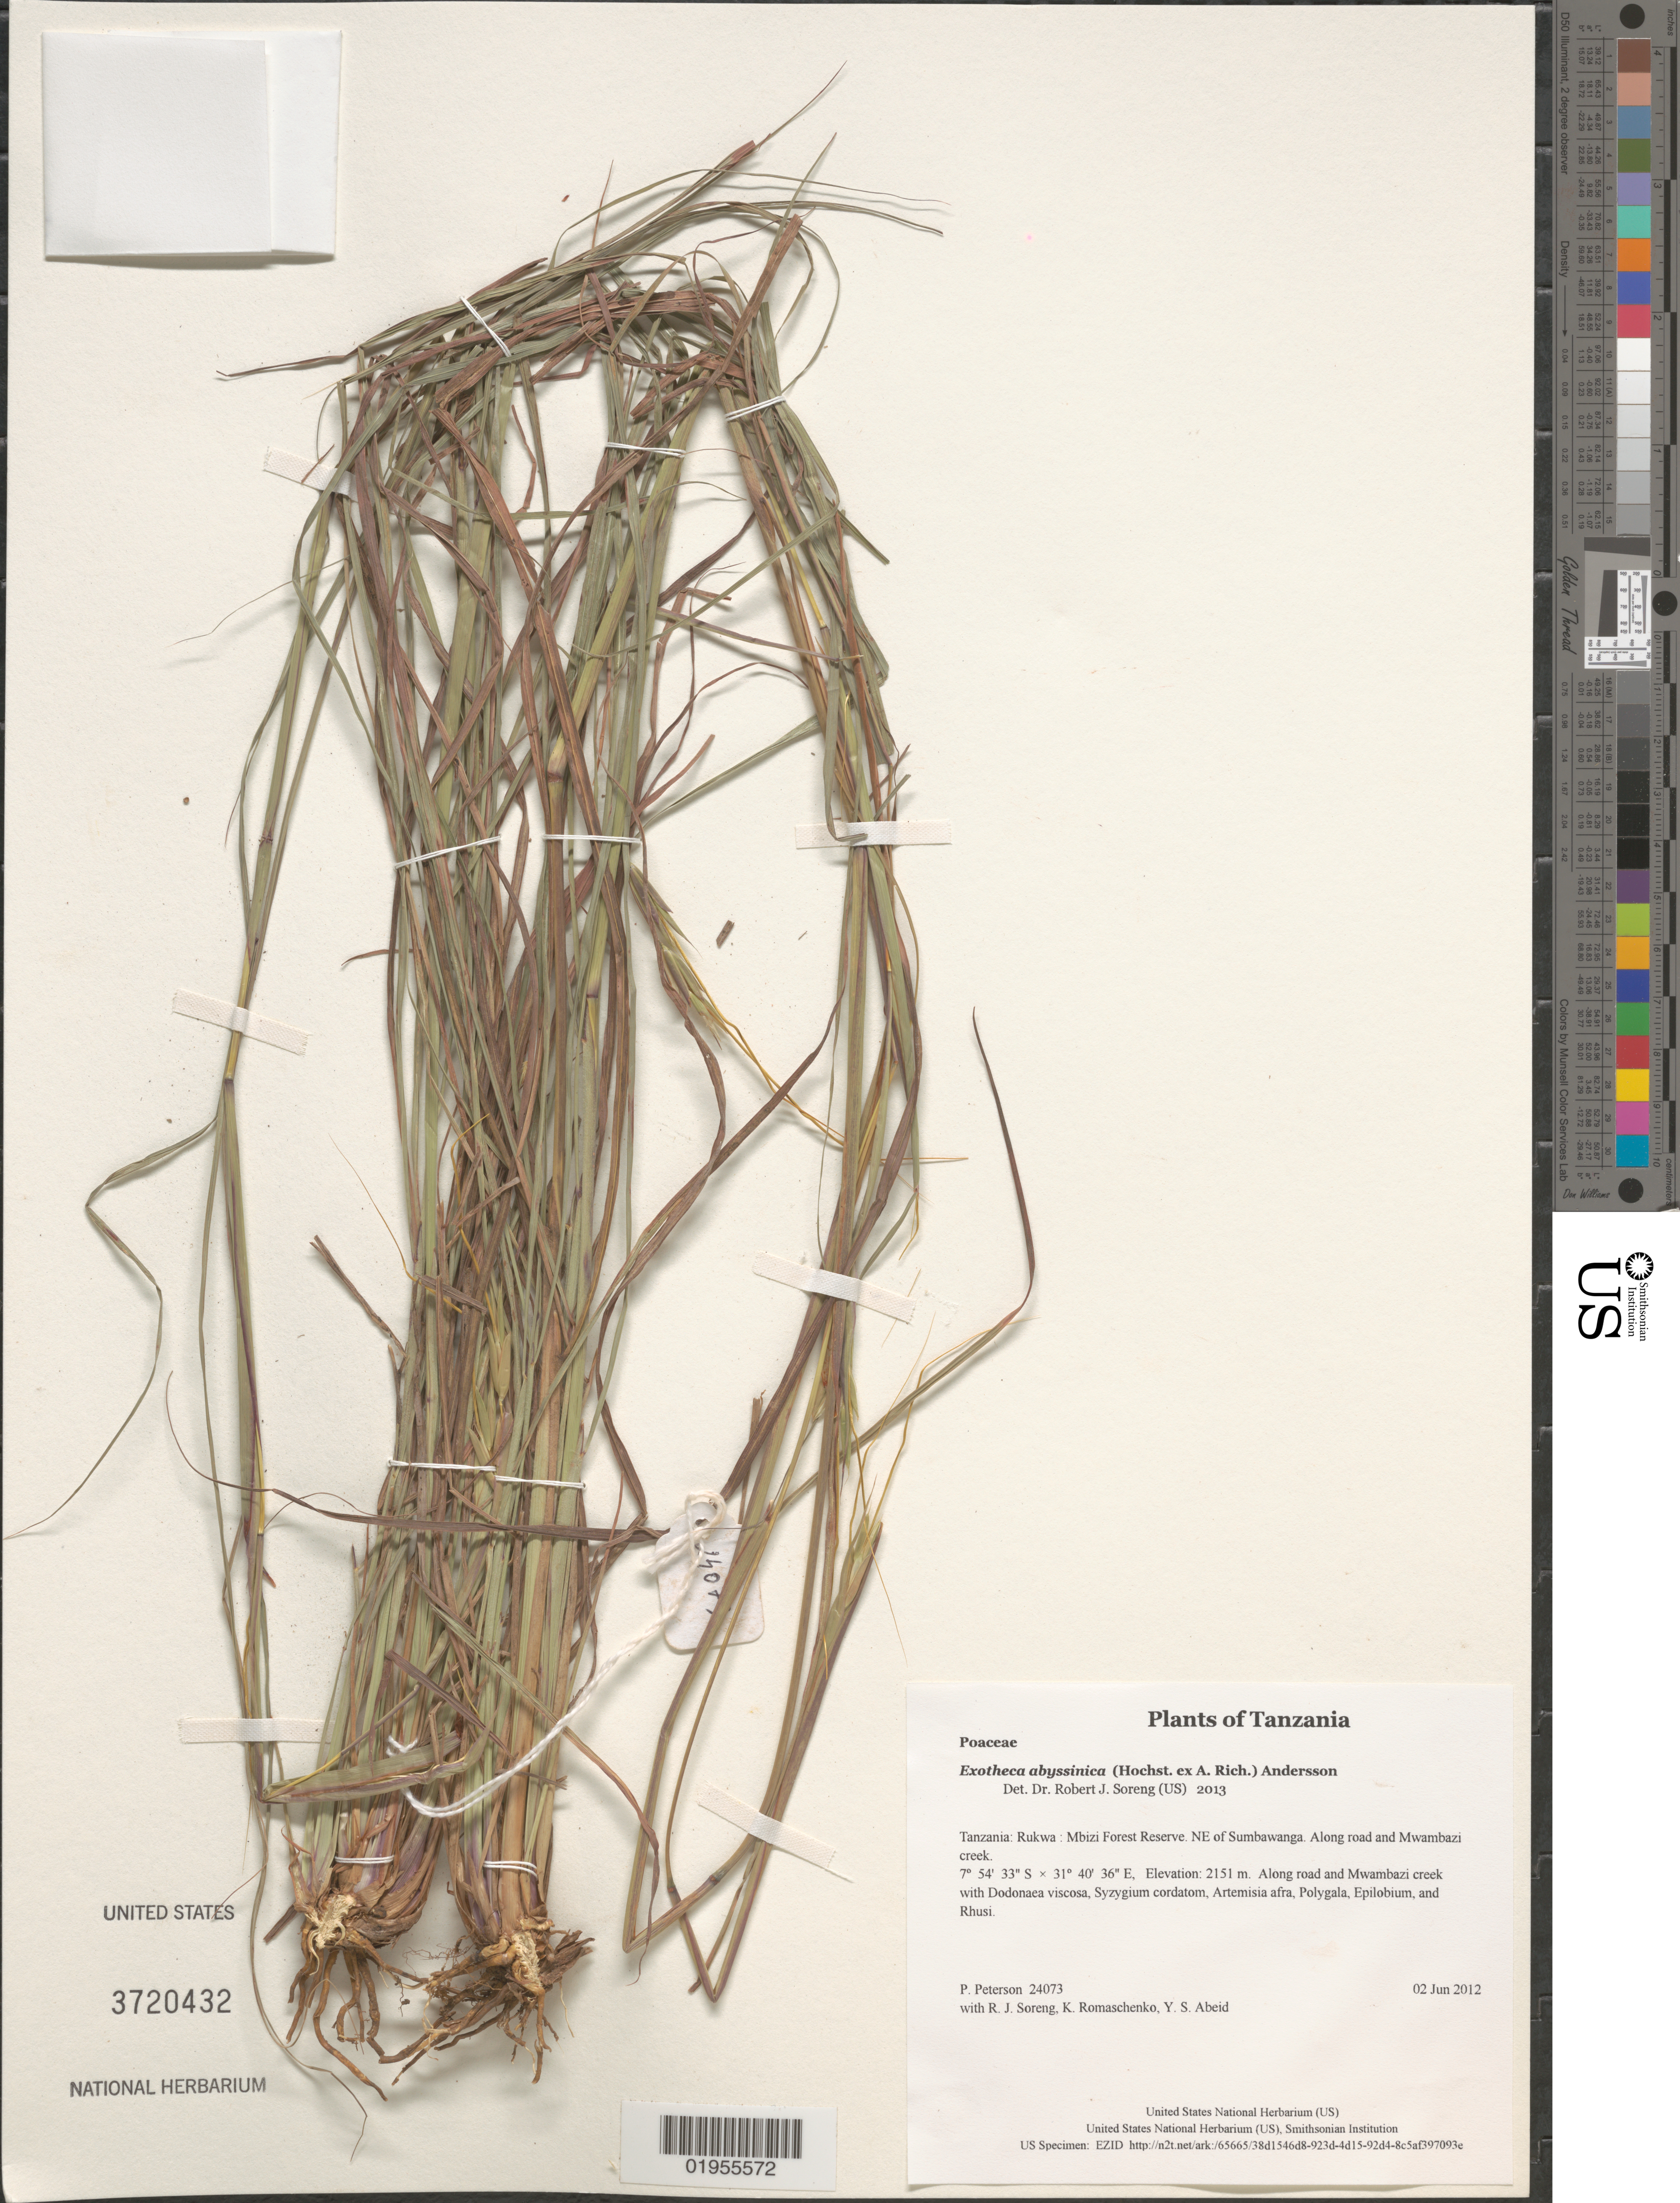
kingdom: Plantae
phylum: Tracheophyta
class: Liliopsida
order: Poales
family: Poaceae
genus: Exotheca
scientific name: Exotheca abyssinica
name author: (Hochst. ex A. Rich.) Andersson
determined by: Soreng, Robert J., Research Associate (BOT), Smithsonian Institution - National Museum of Natural History (UNITED STATES)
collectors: P. M. Peterson, R. J. Soreng, K. Romaschenko & Y. Abeid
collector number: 24073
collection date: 2012-06-02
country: Tanzania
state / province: Rukwa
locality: Mbizi Forest Reserve. NE of Sumbawanga. Along road and Mwambazi creek.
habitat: Along road and Mwambazi creek with Dodonaea viscosa, Syzygium cordatom, Artemisia afra, Polygala, Epilobium, and Rhusi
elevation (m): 2151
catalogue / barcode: US 3720432